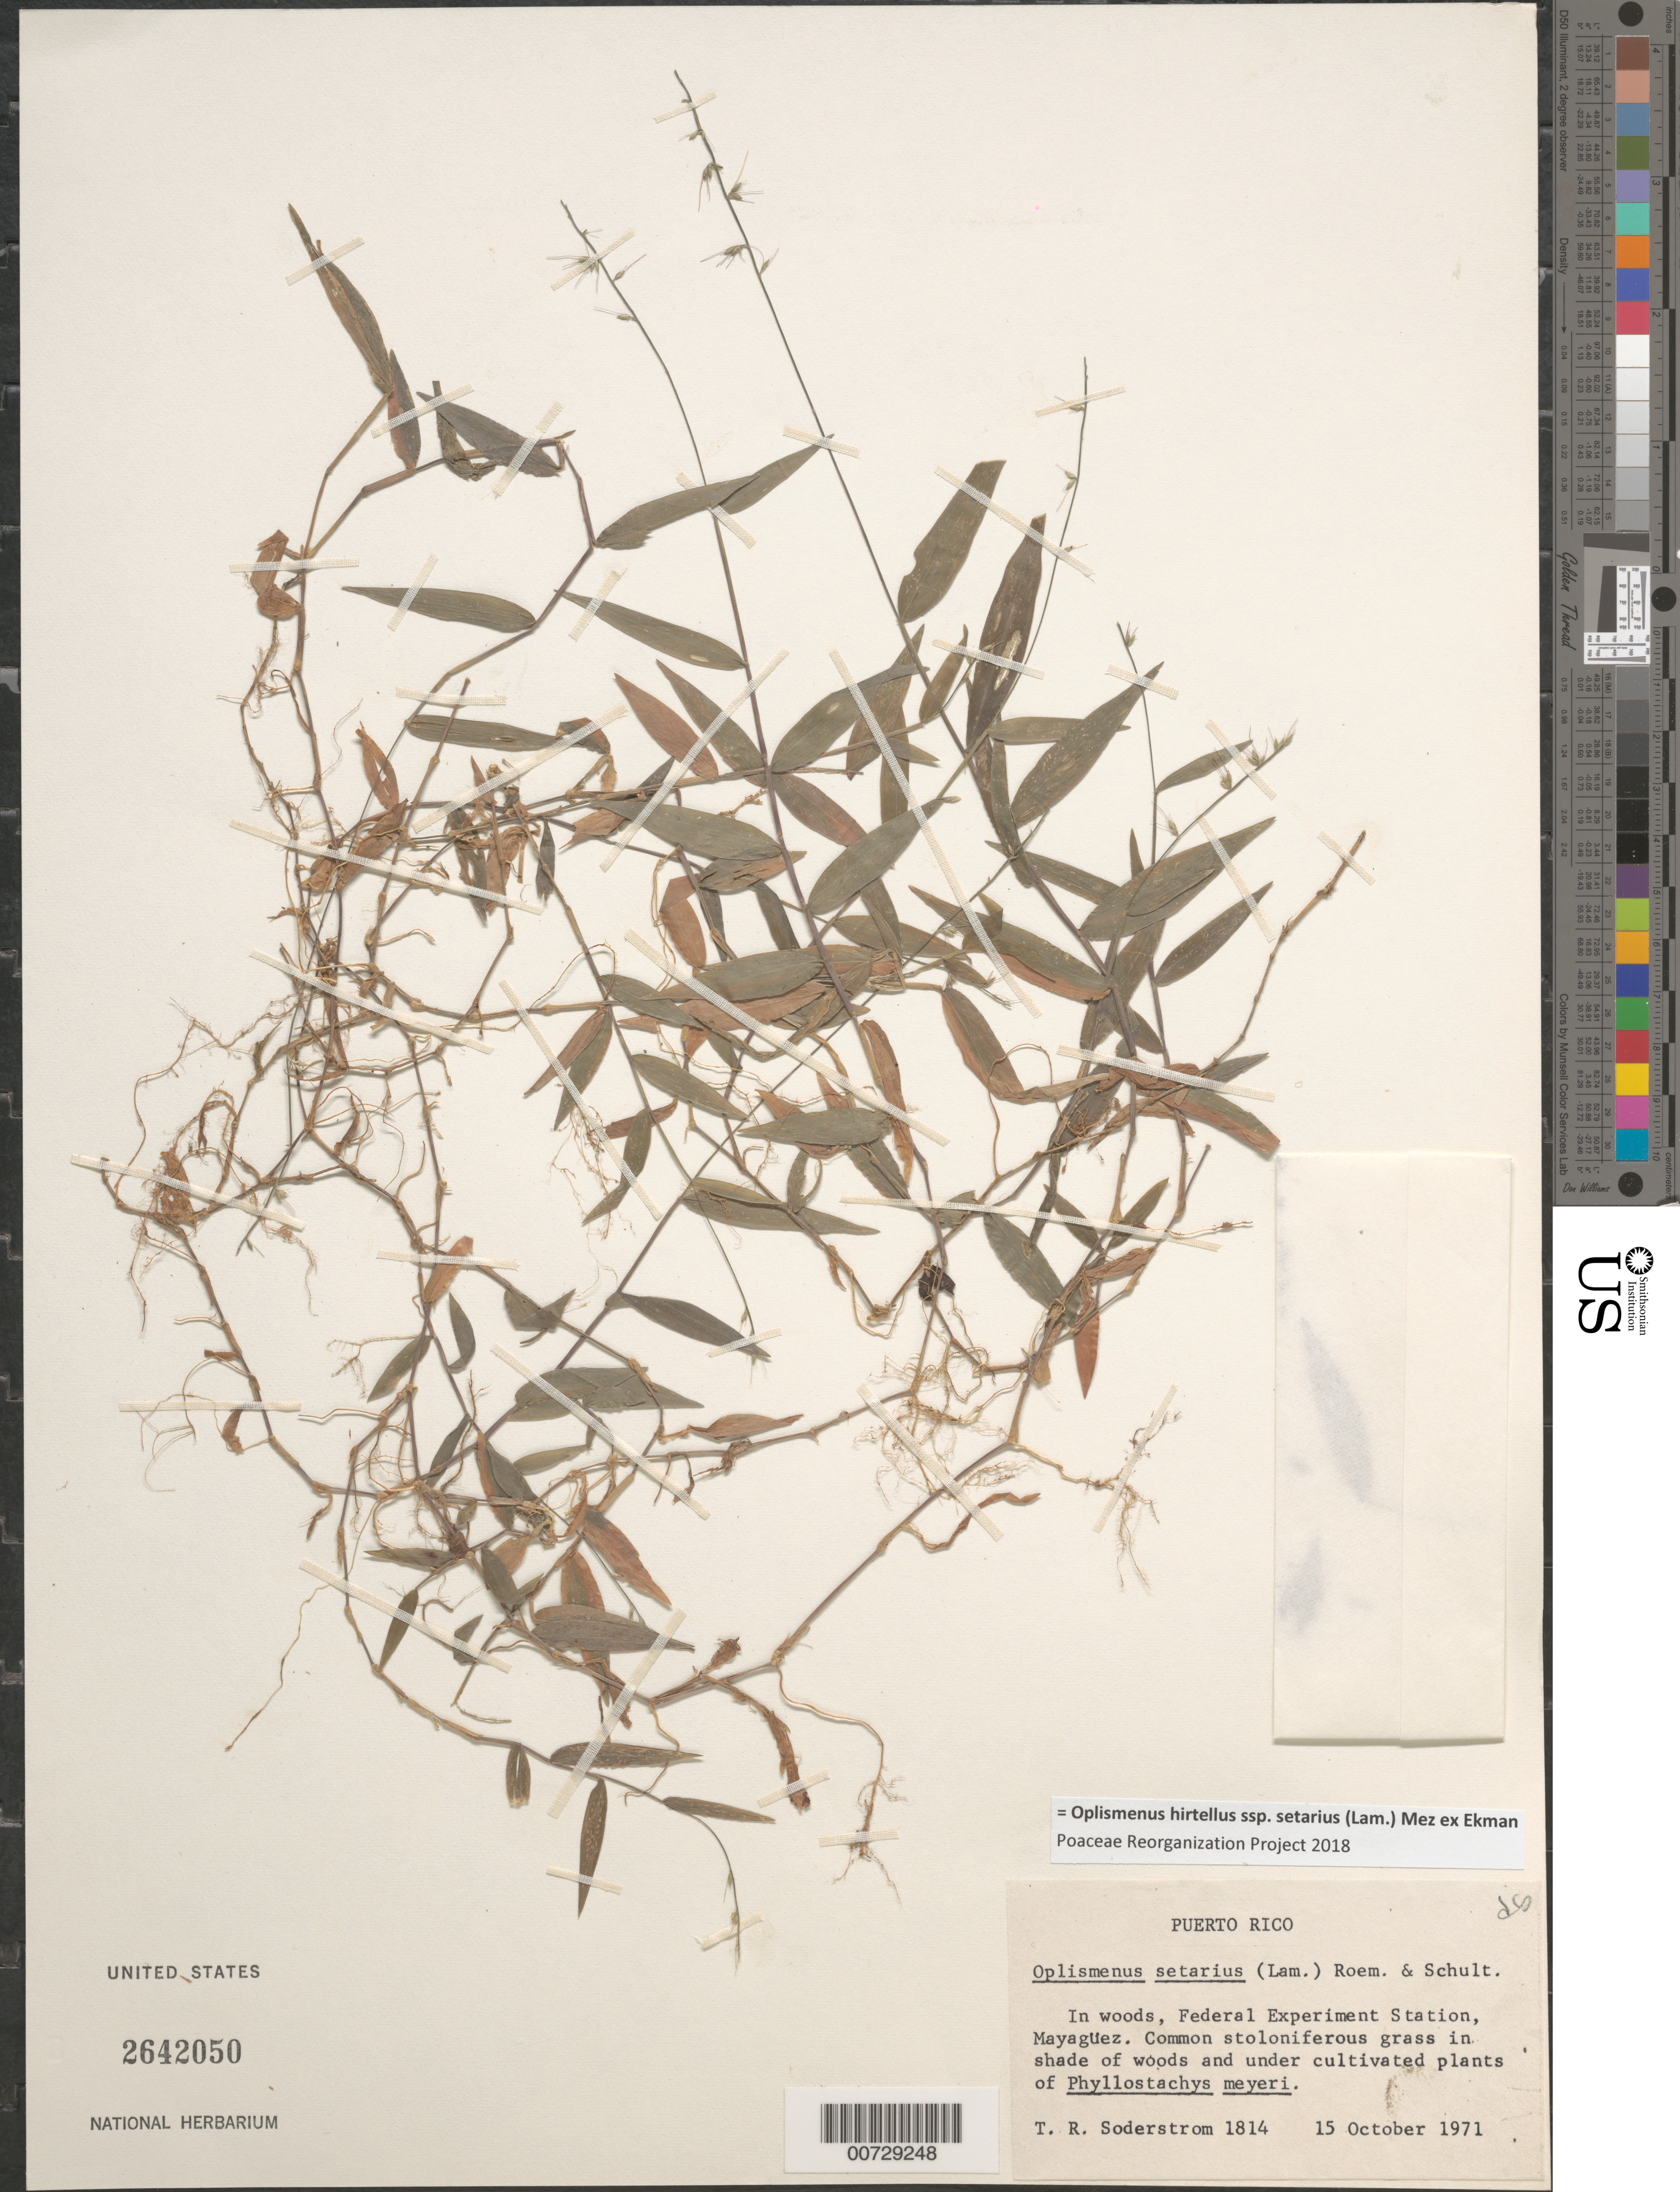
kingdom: Plantae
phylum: Tracheophyta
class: Liliopsida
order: Poales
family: Poaceae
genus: Oplismenus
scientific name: Oplismenus hirtellus subsp. setarius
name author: (Lam.) Mez ex Ekman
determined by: Poaceae Reorganization Project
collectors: T. R. Soderstrom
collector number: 1814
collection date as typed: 15 Oct 1971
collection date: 1971-10-15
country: Puerto Rico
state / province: Mayagüez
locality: Federal Exp. Station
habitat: In woods; in shade and under cultivated plants of Phyllostachys meyeri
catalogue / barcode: US 2642050